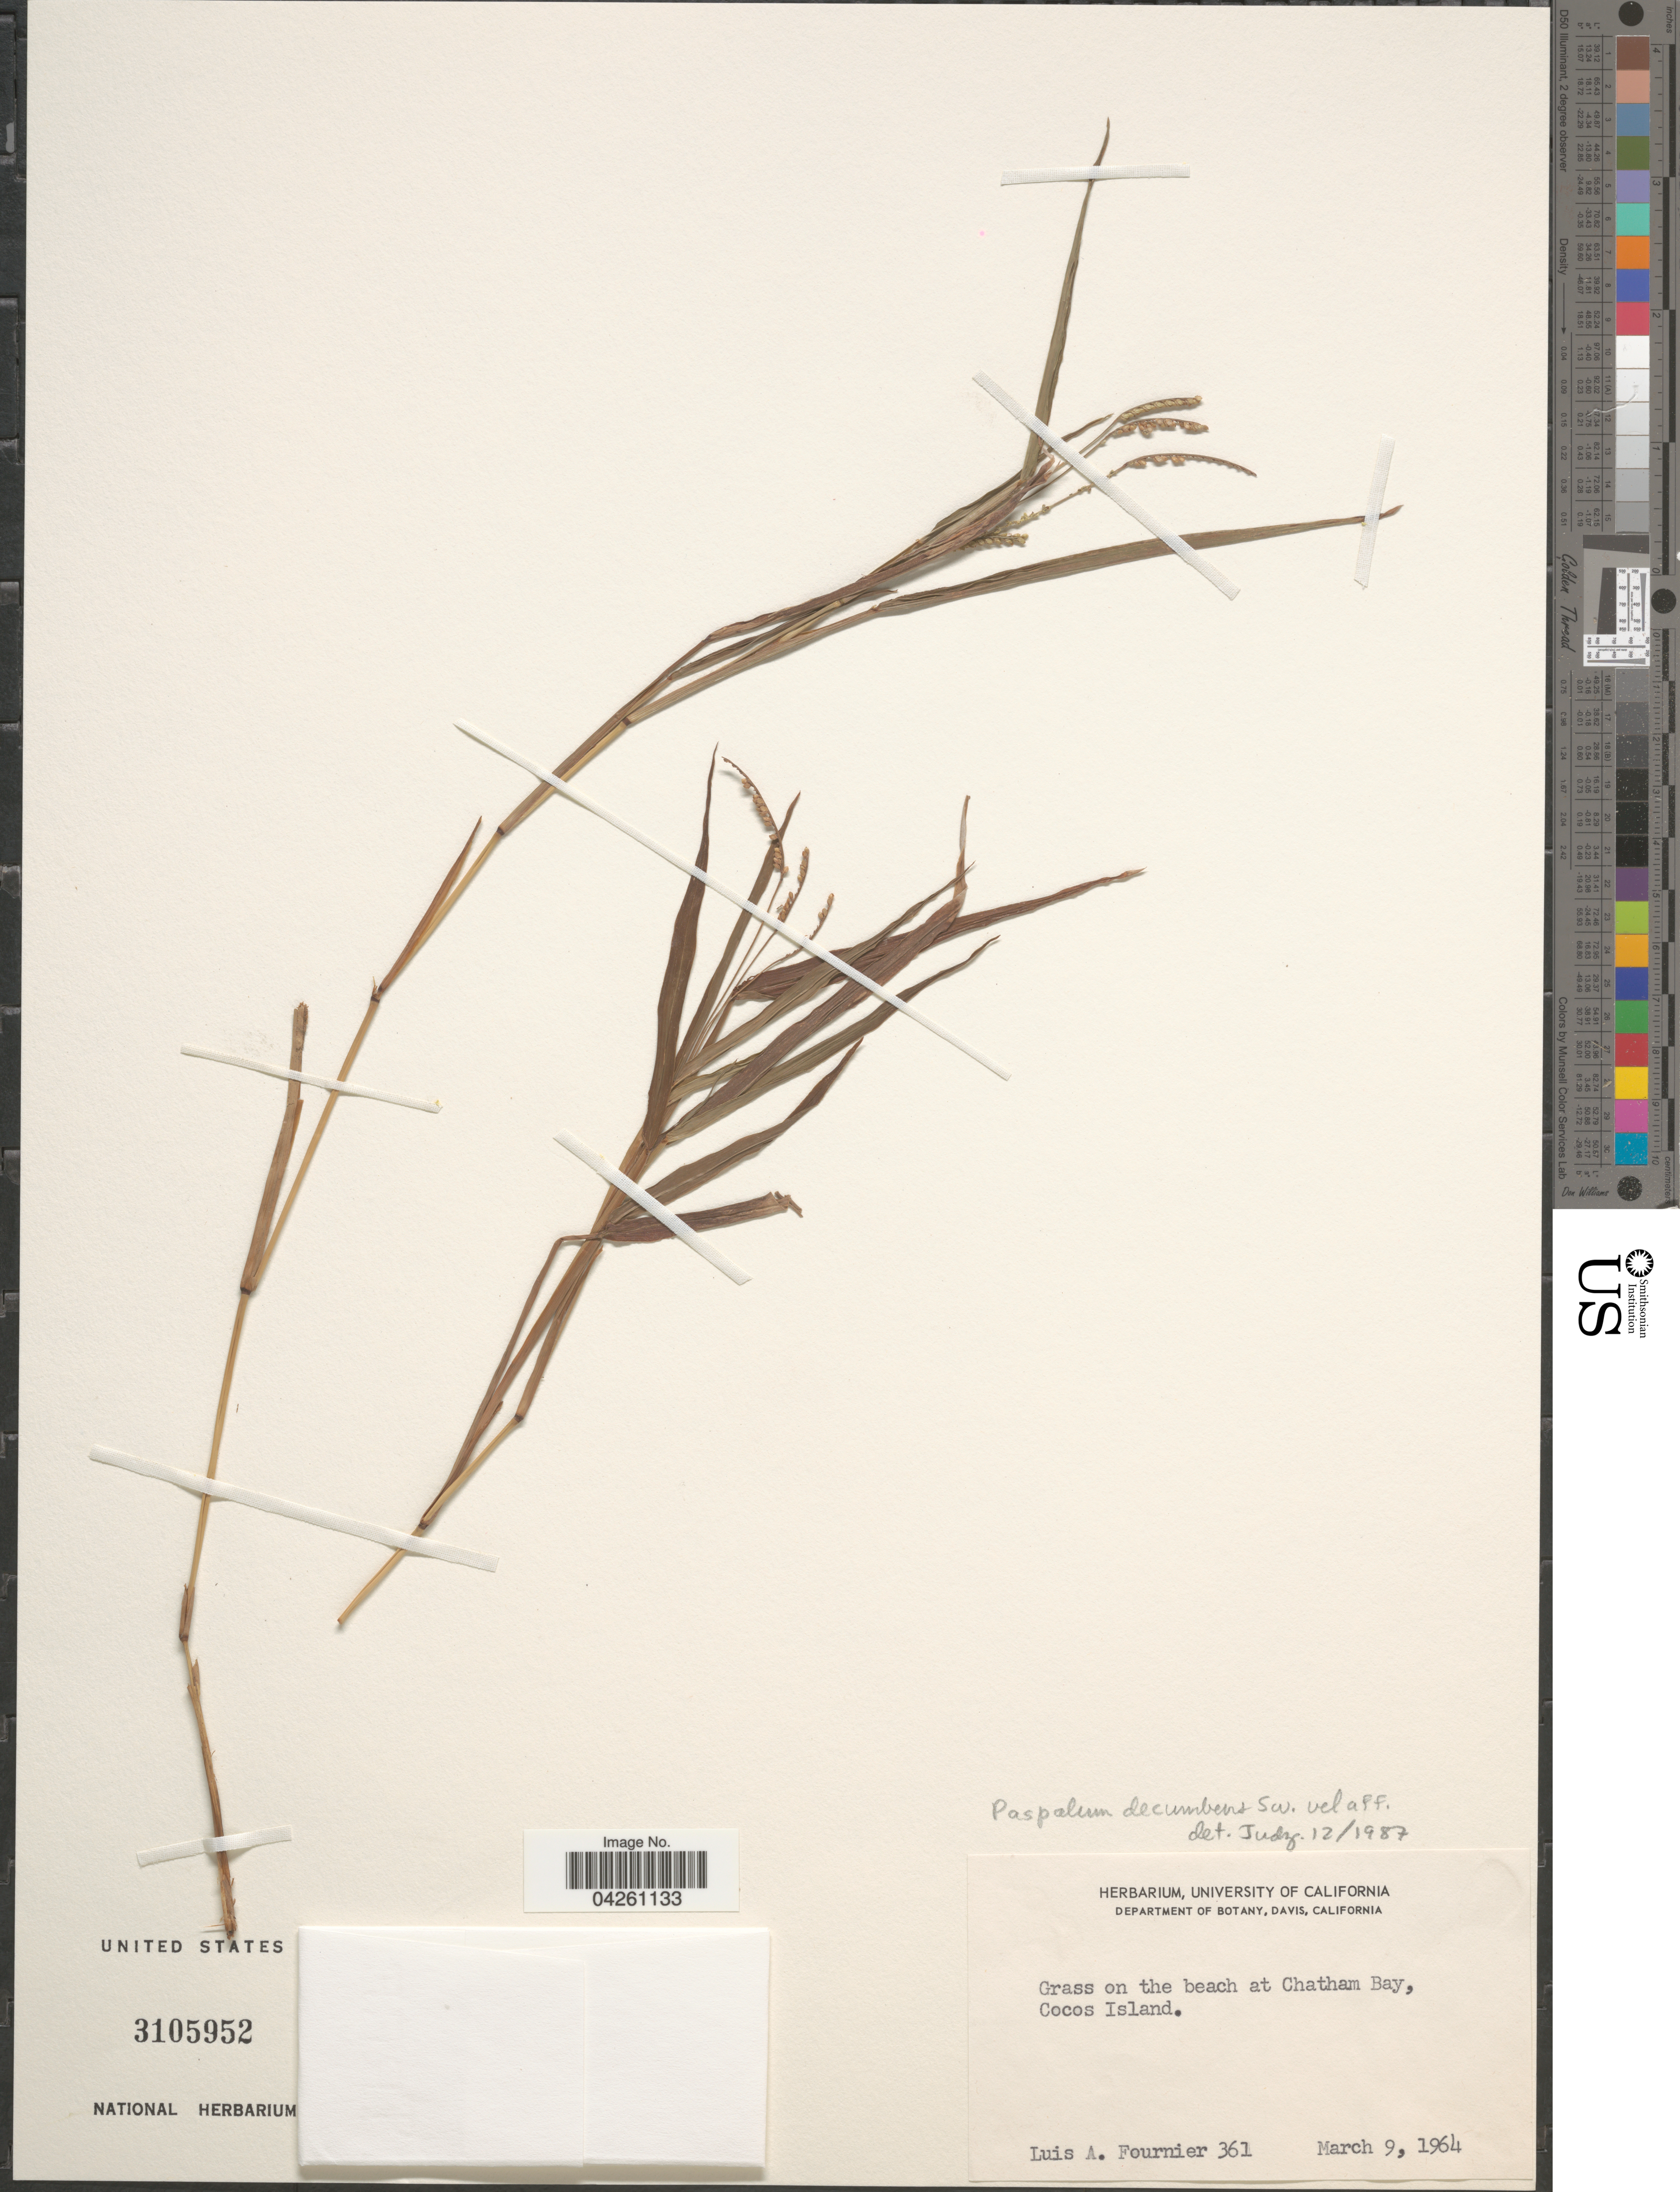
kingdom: Plantae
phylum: Tracheophyta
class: Liliopsida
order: Poales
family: Poaceae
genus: Paspalum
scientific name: Paspalum decumbens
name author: Sw.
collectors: L. A. Fournier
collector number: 361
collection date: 1964-03-09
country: United States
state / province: California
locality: Grass on the beach at Chatham Bay, Cocos Island.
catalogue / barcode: US 3105952